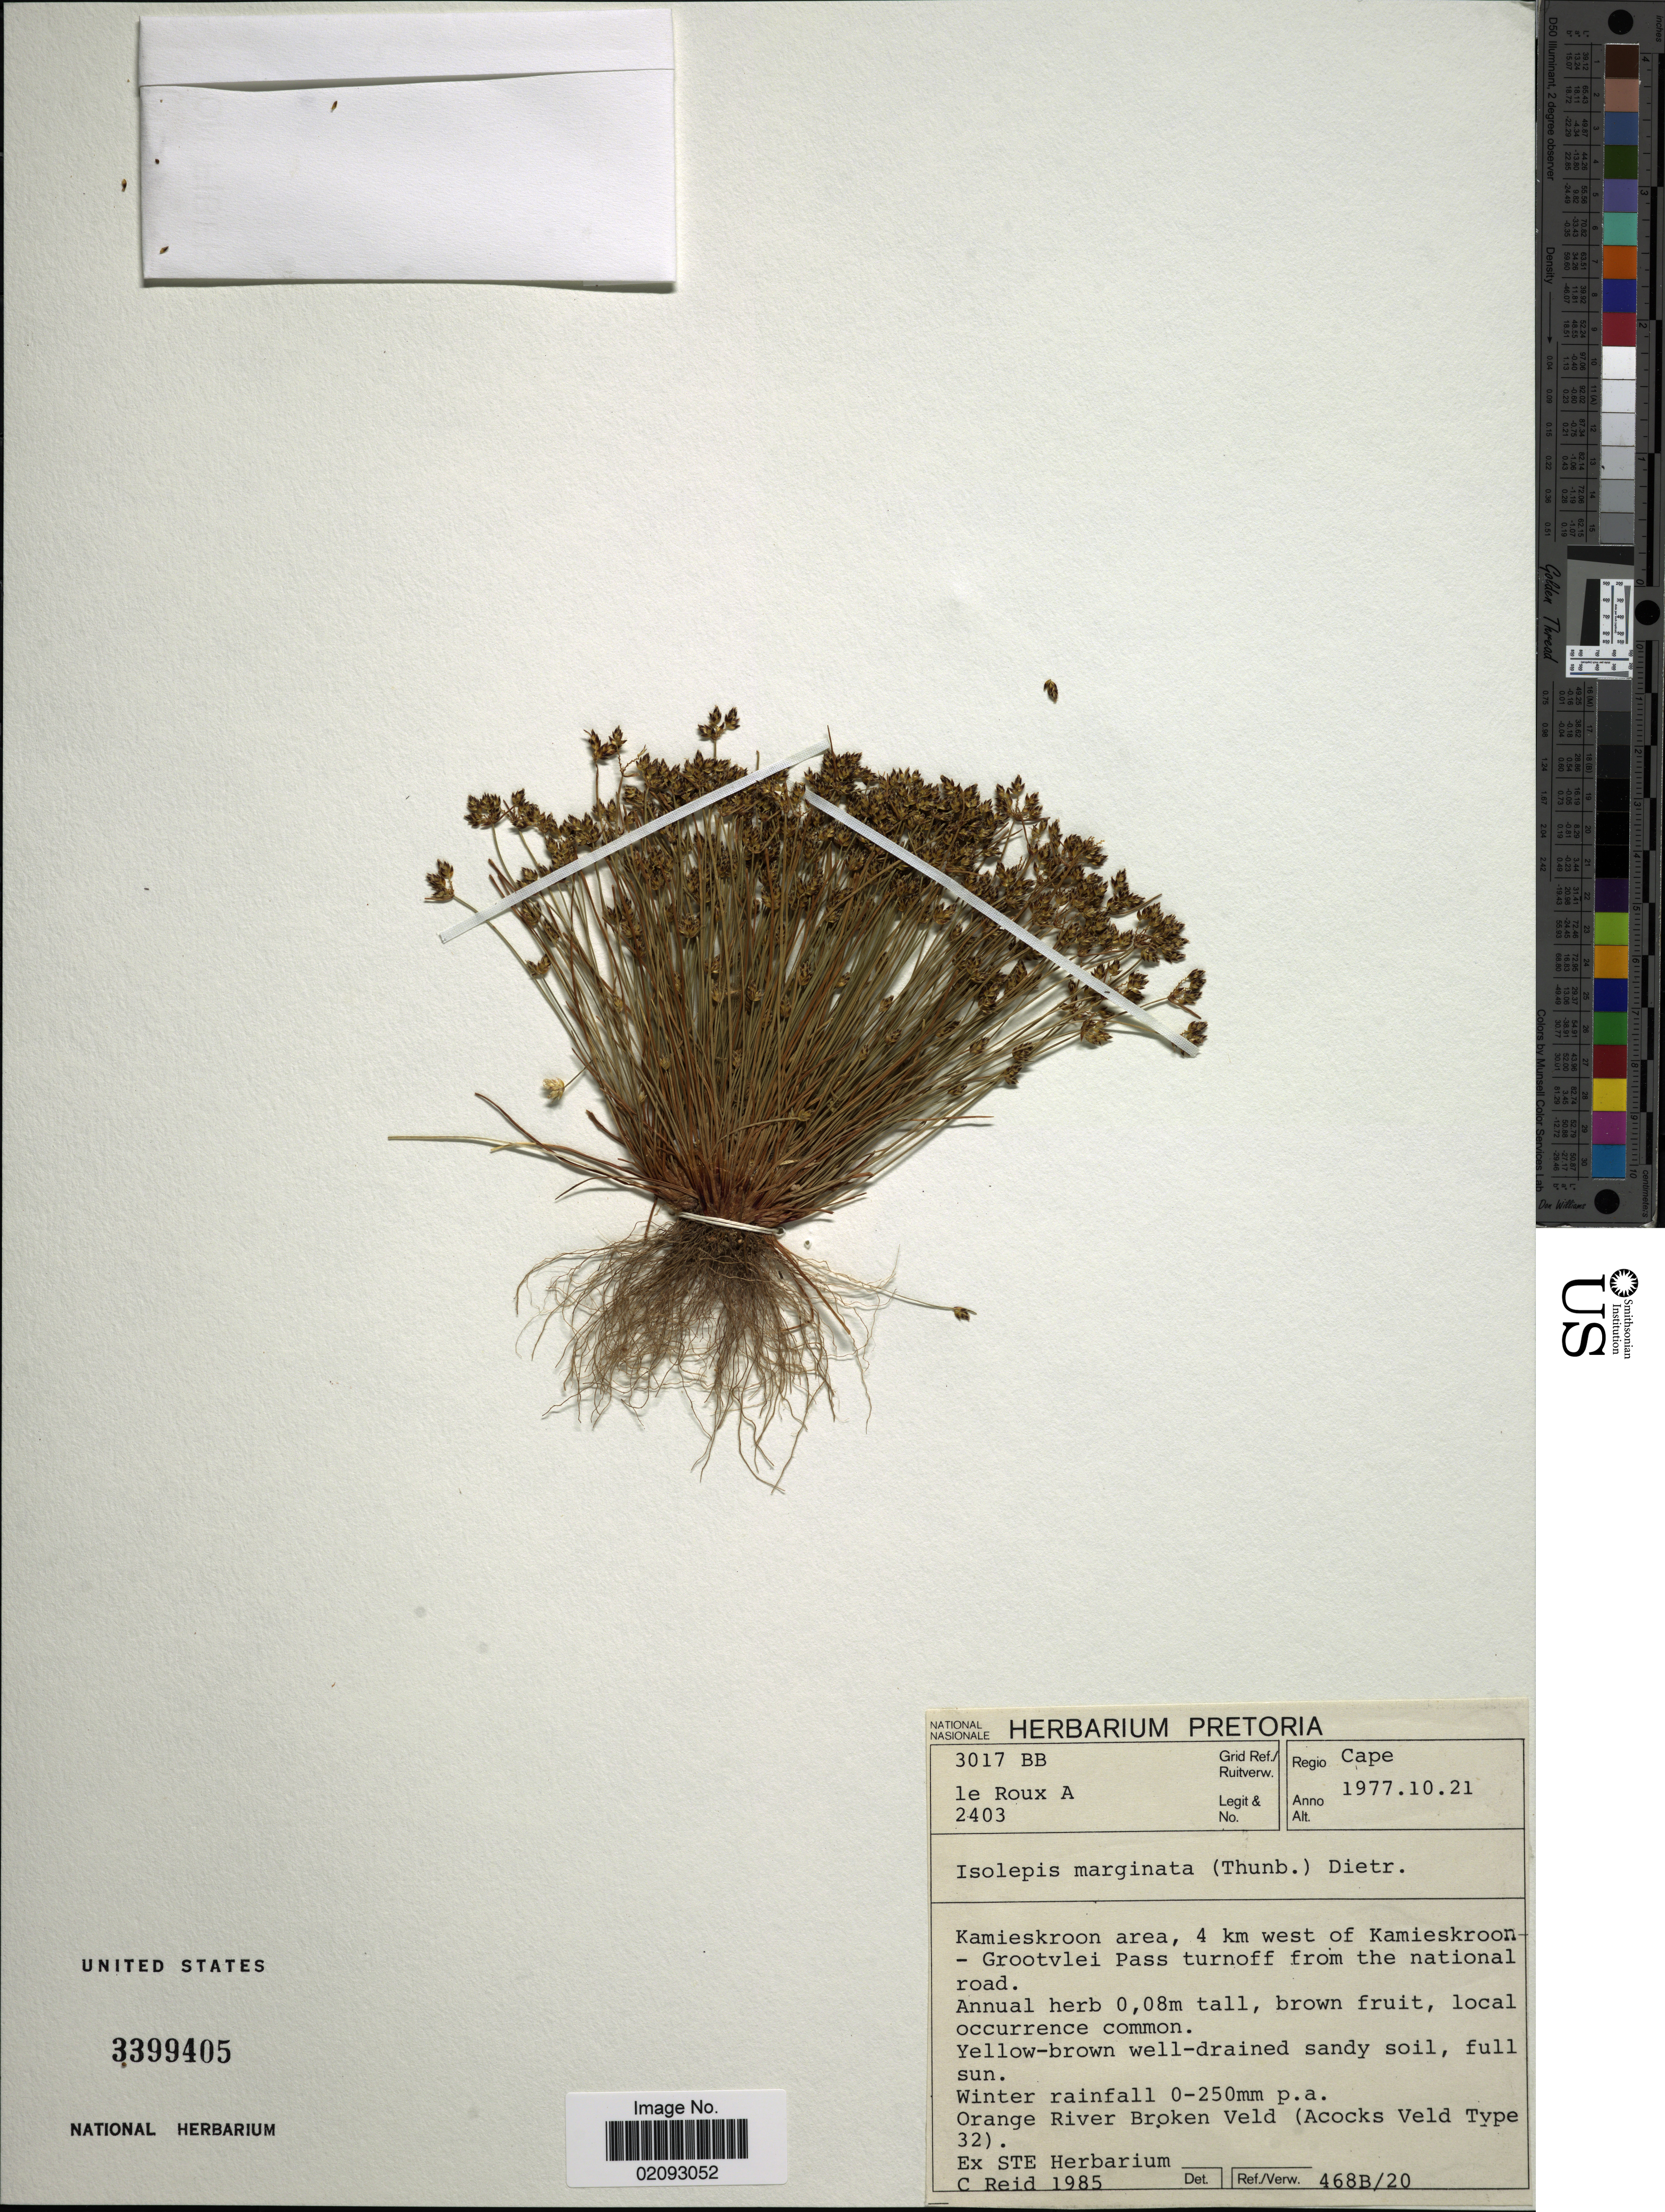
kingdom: Plantae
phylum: Tracheophyta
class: Liliopsida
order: Poales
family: Cyperaceae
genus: Ficinia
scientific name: Ficinia marginata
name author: (Thunb.) Fourc.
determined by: Strong, Mark T., (BOT), Smithsonian Institution - National Museum of Natural History (UNITED STATES)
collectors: A. le Roux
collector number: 2403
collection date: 1977-10-21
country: South Africa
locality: Regio Cape, Kamieskroon area, 4 km west of Kamieskroon-Grootvlei Pass turnoff from the national road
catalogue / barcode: US 3399405